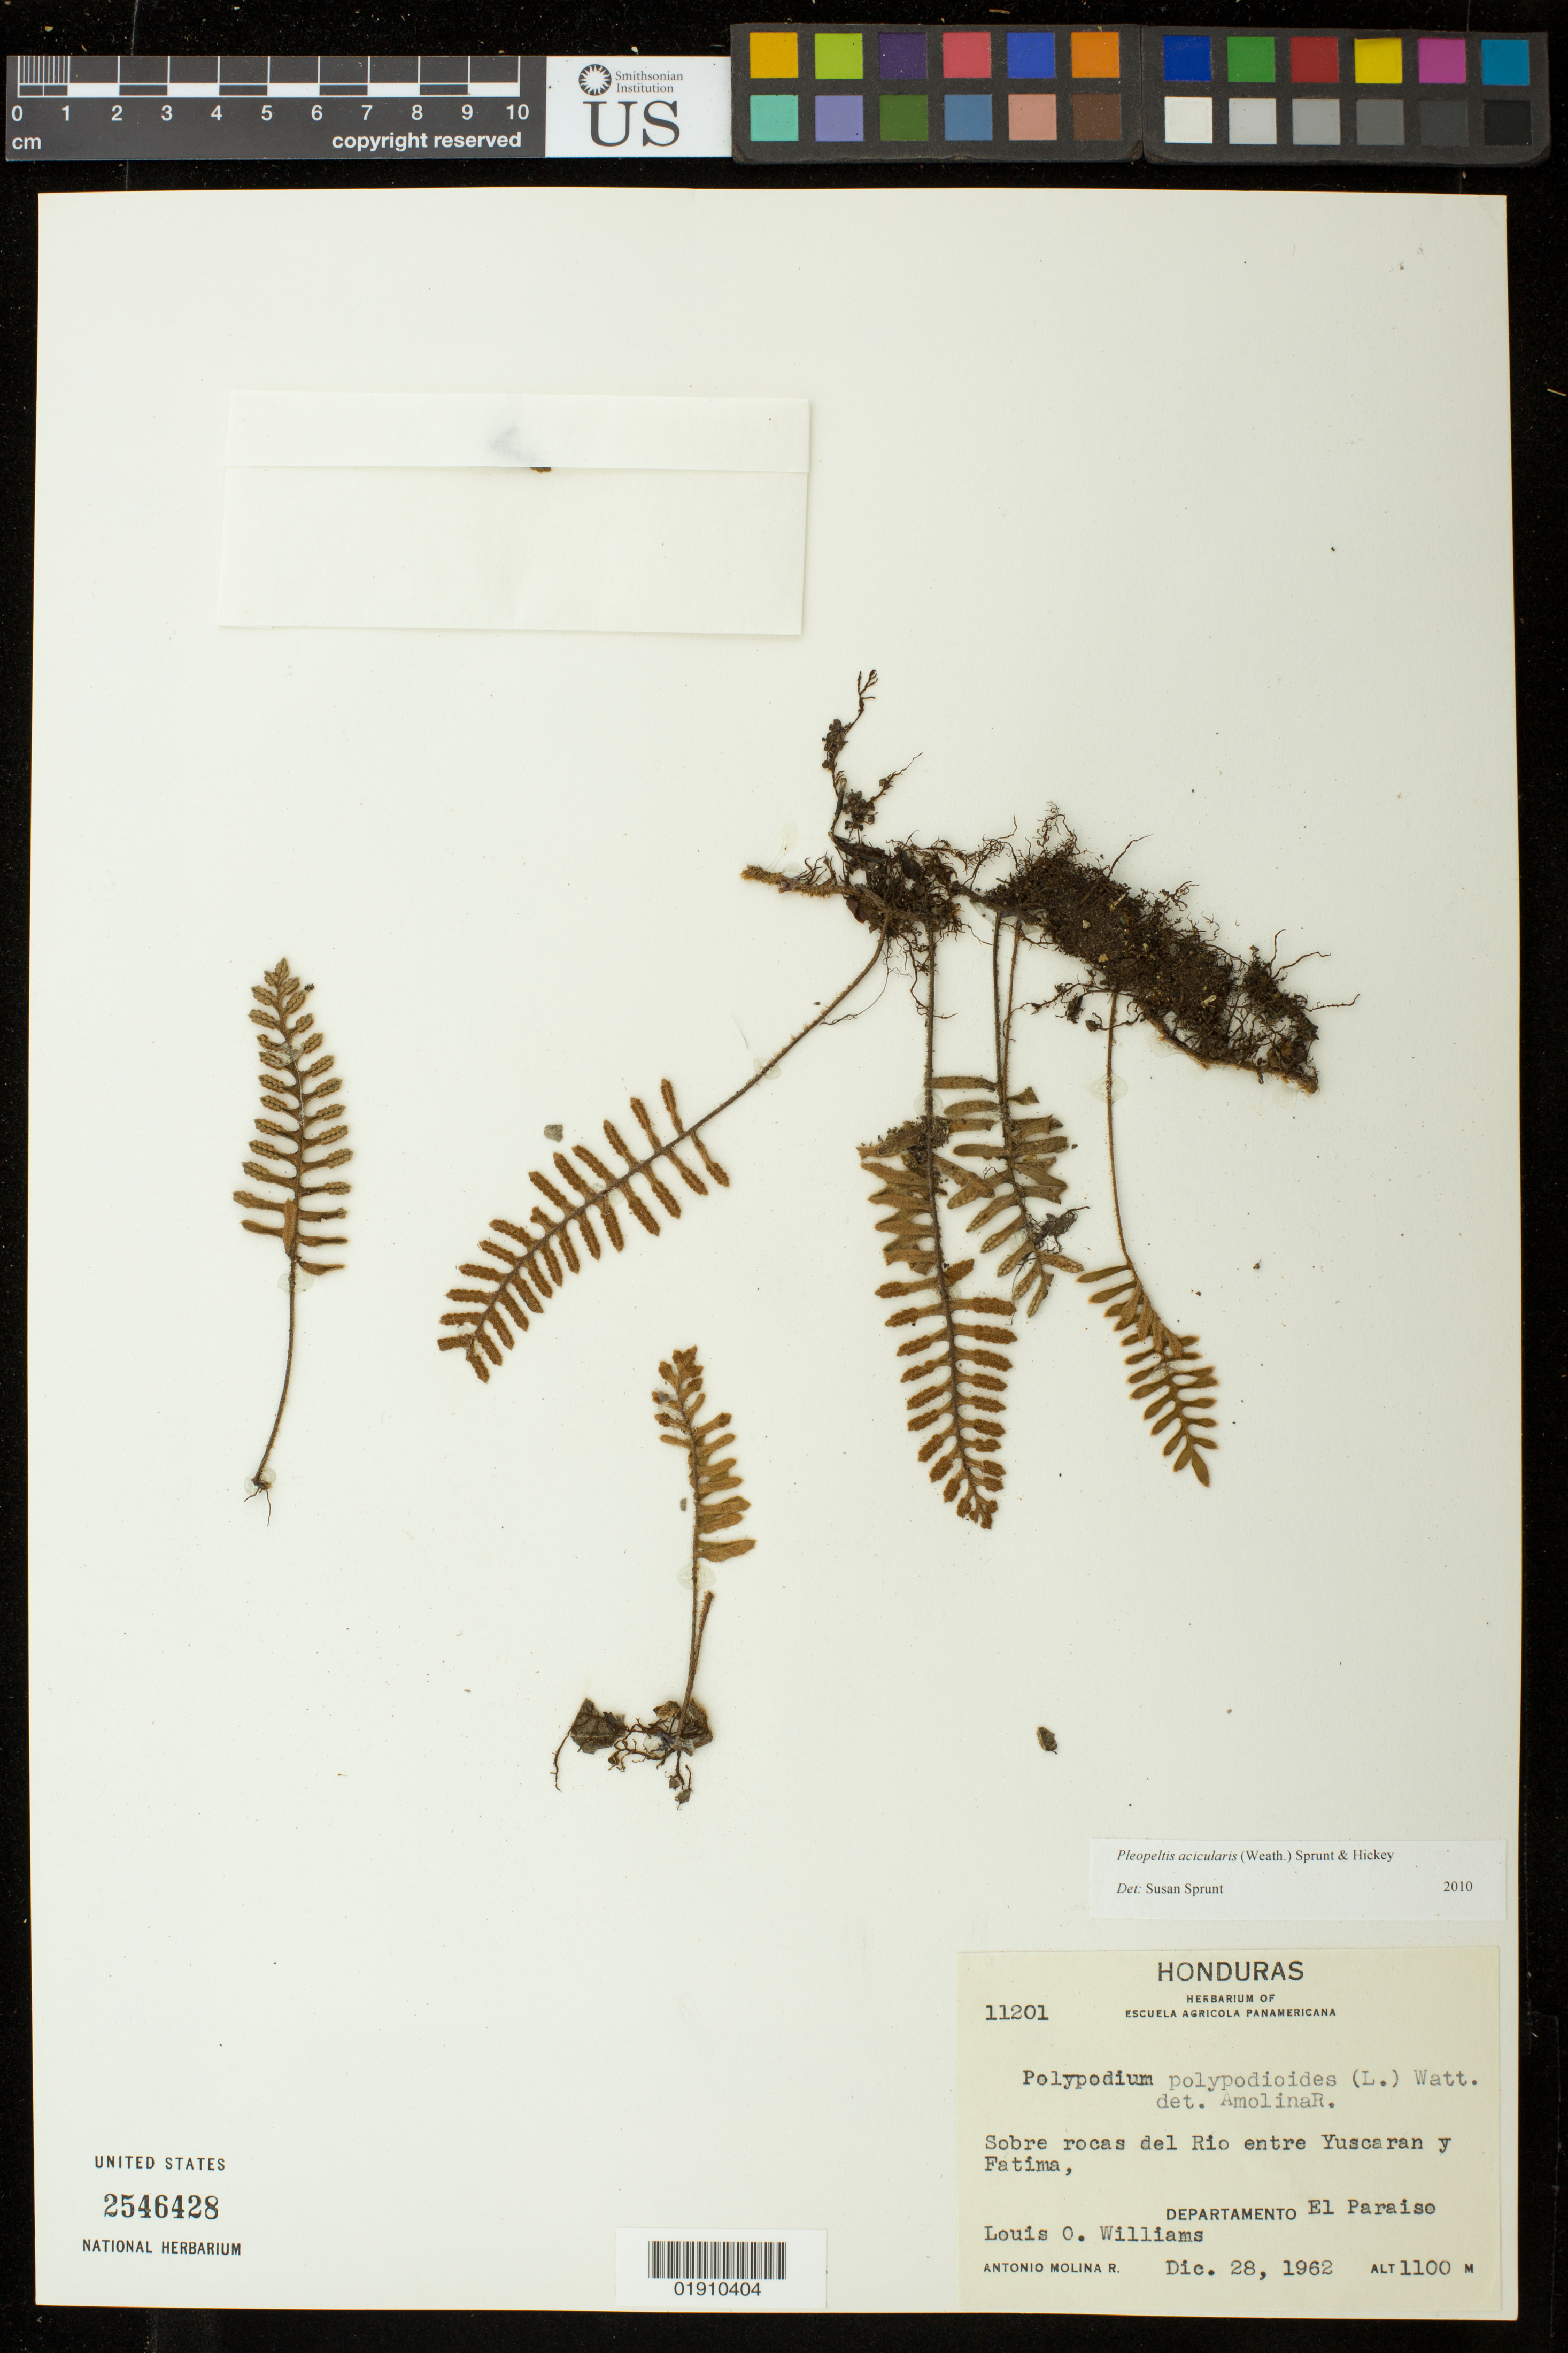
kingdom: Plantae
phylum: Tracheophyta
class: Polypodiopsida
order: Polypodiales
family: Polypodiaceae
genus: Pleopeltis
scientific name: Pleopeltis acicularis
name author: (Weath.) A.R. Sm. & Krömer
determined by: Sprunt, S. V.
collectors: L. O. Williams & A. Molina R.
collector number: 11201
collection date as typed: Dic. 28, 1962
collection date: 1962-12-28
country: Honduras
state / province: El Paraíso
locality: Departamento El Paraiso, sobre rocas del Rio entre Yuscaran y Fatima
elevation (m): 1100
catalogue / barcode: US 2546428